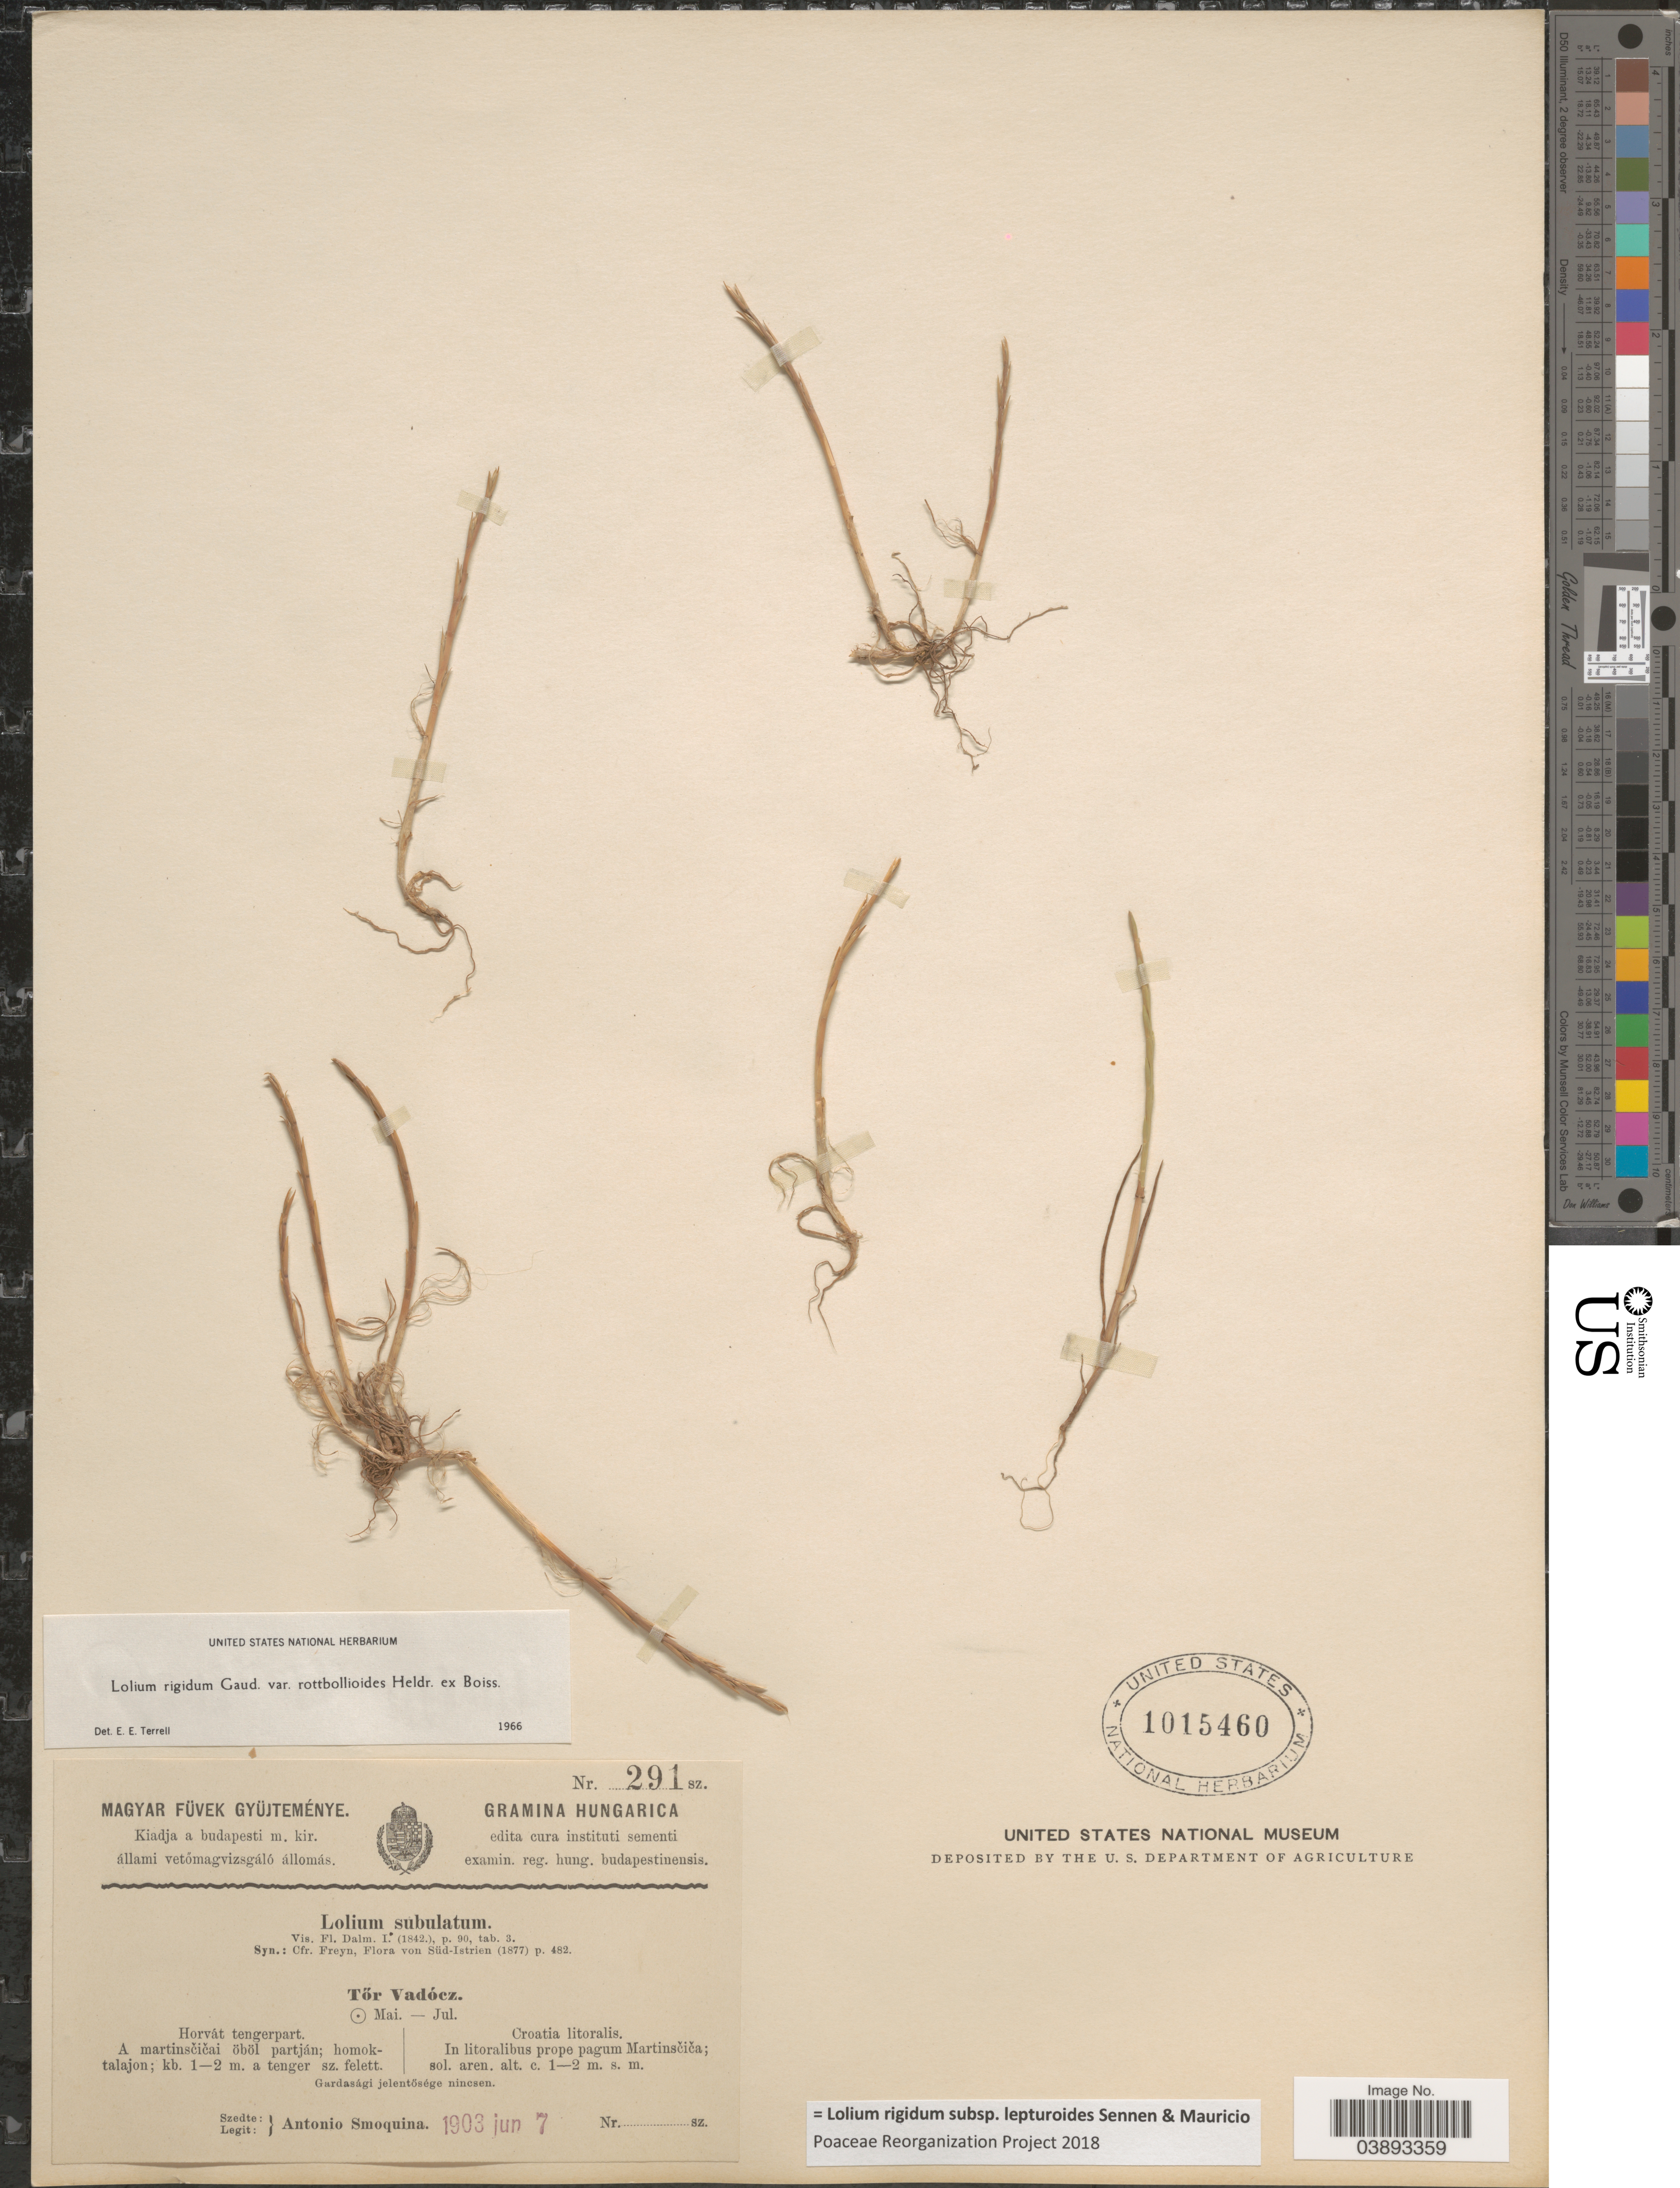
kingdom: Plantae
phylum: Tracheophyta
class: Liliopsida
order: Poales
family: Poaceae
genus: Lolium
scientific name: Lolium rigidum subsp. lepturoides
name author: Sennen & Mauricio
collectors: A. Smoquina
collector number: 291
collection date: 1903-06-07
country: Hungary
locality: Croatia litoralis. In litoralibus prope pagum Martinisčič.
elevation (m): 1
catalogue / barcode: US 1015460